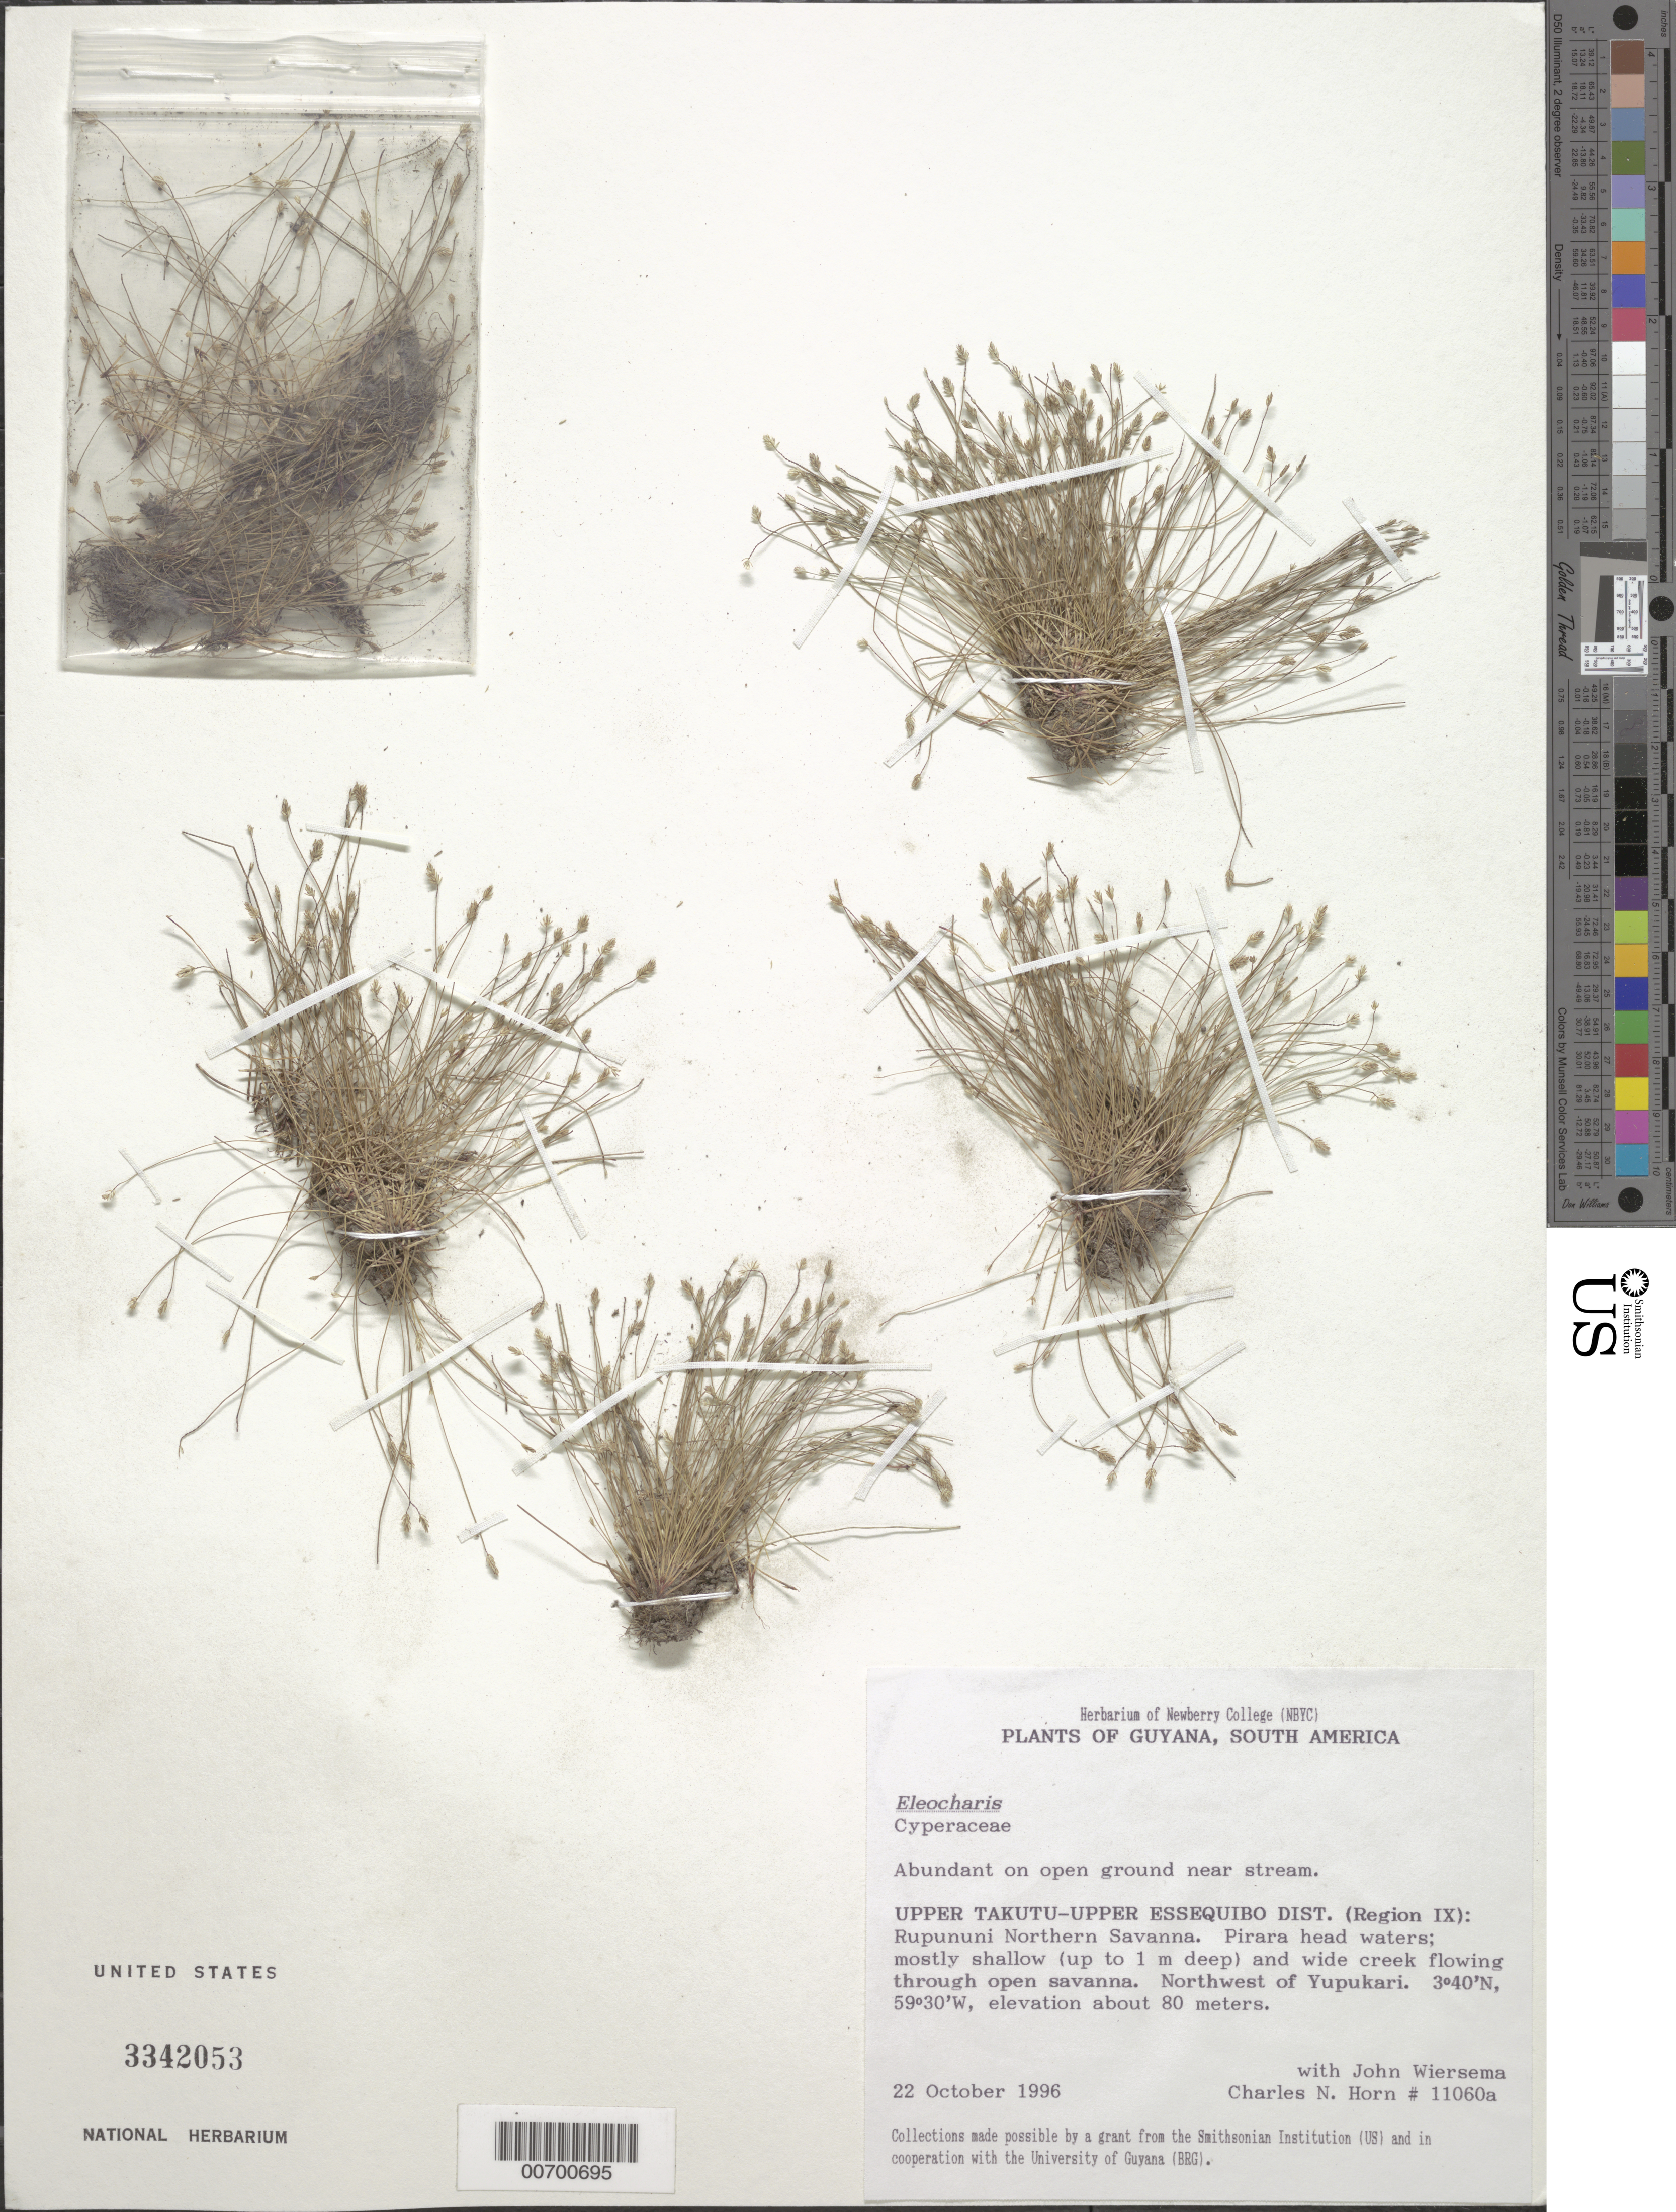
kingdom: Plantae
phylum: Tracheophyta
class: Liliopsida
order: Poales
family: Cyperaceae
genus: Eleocharis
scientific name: Eleocharis sp.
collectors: C. N. Horn & J. H. Wiersema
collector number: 11060 a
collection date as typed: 22-Oct-96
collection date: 1996-10-22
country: Guyana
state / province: U. Takutu-U. Essequibo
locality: Rupununi Northern Savanna, Pirara headwaters; NW of Yupukari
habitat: Open ground near stream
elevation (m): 80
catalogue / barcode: US 3342053